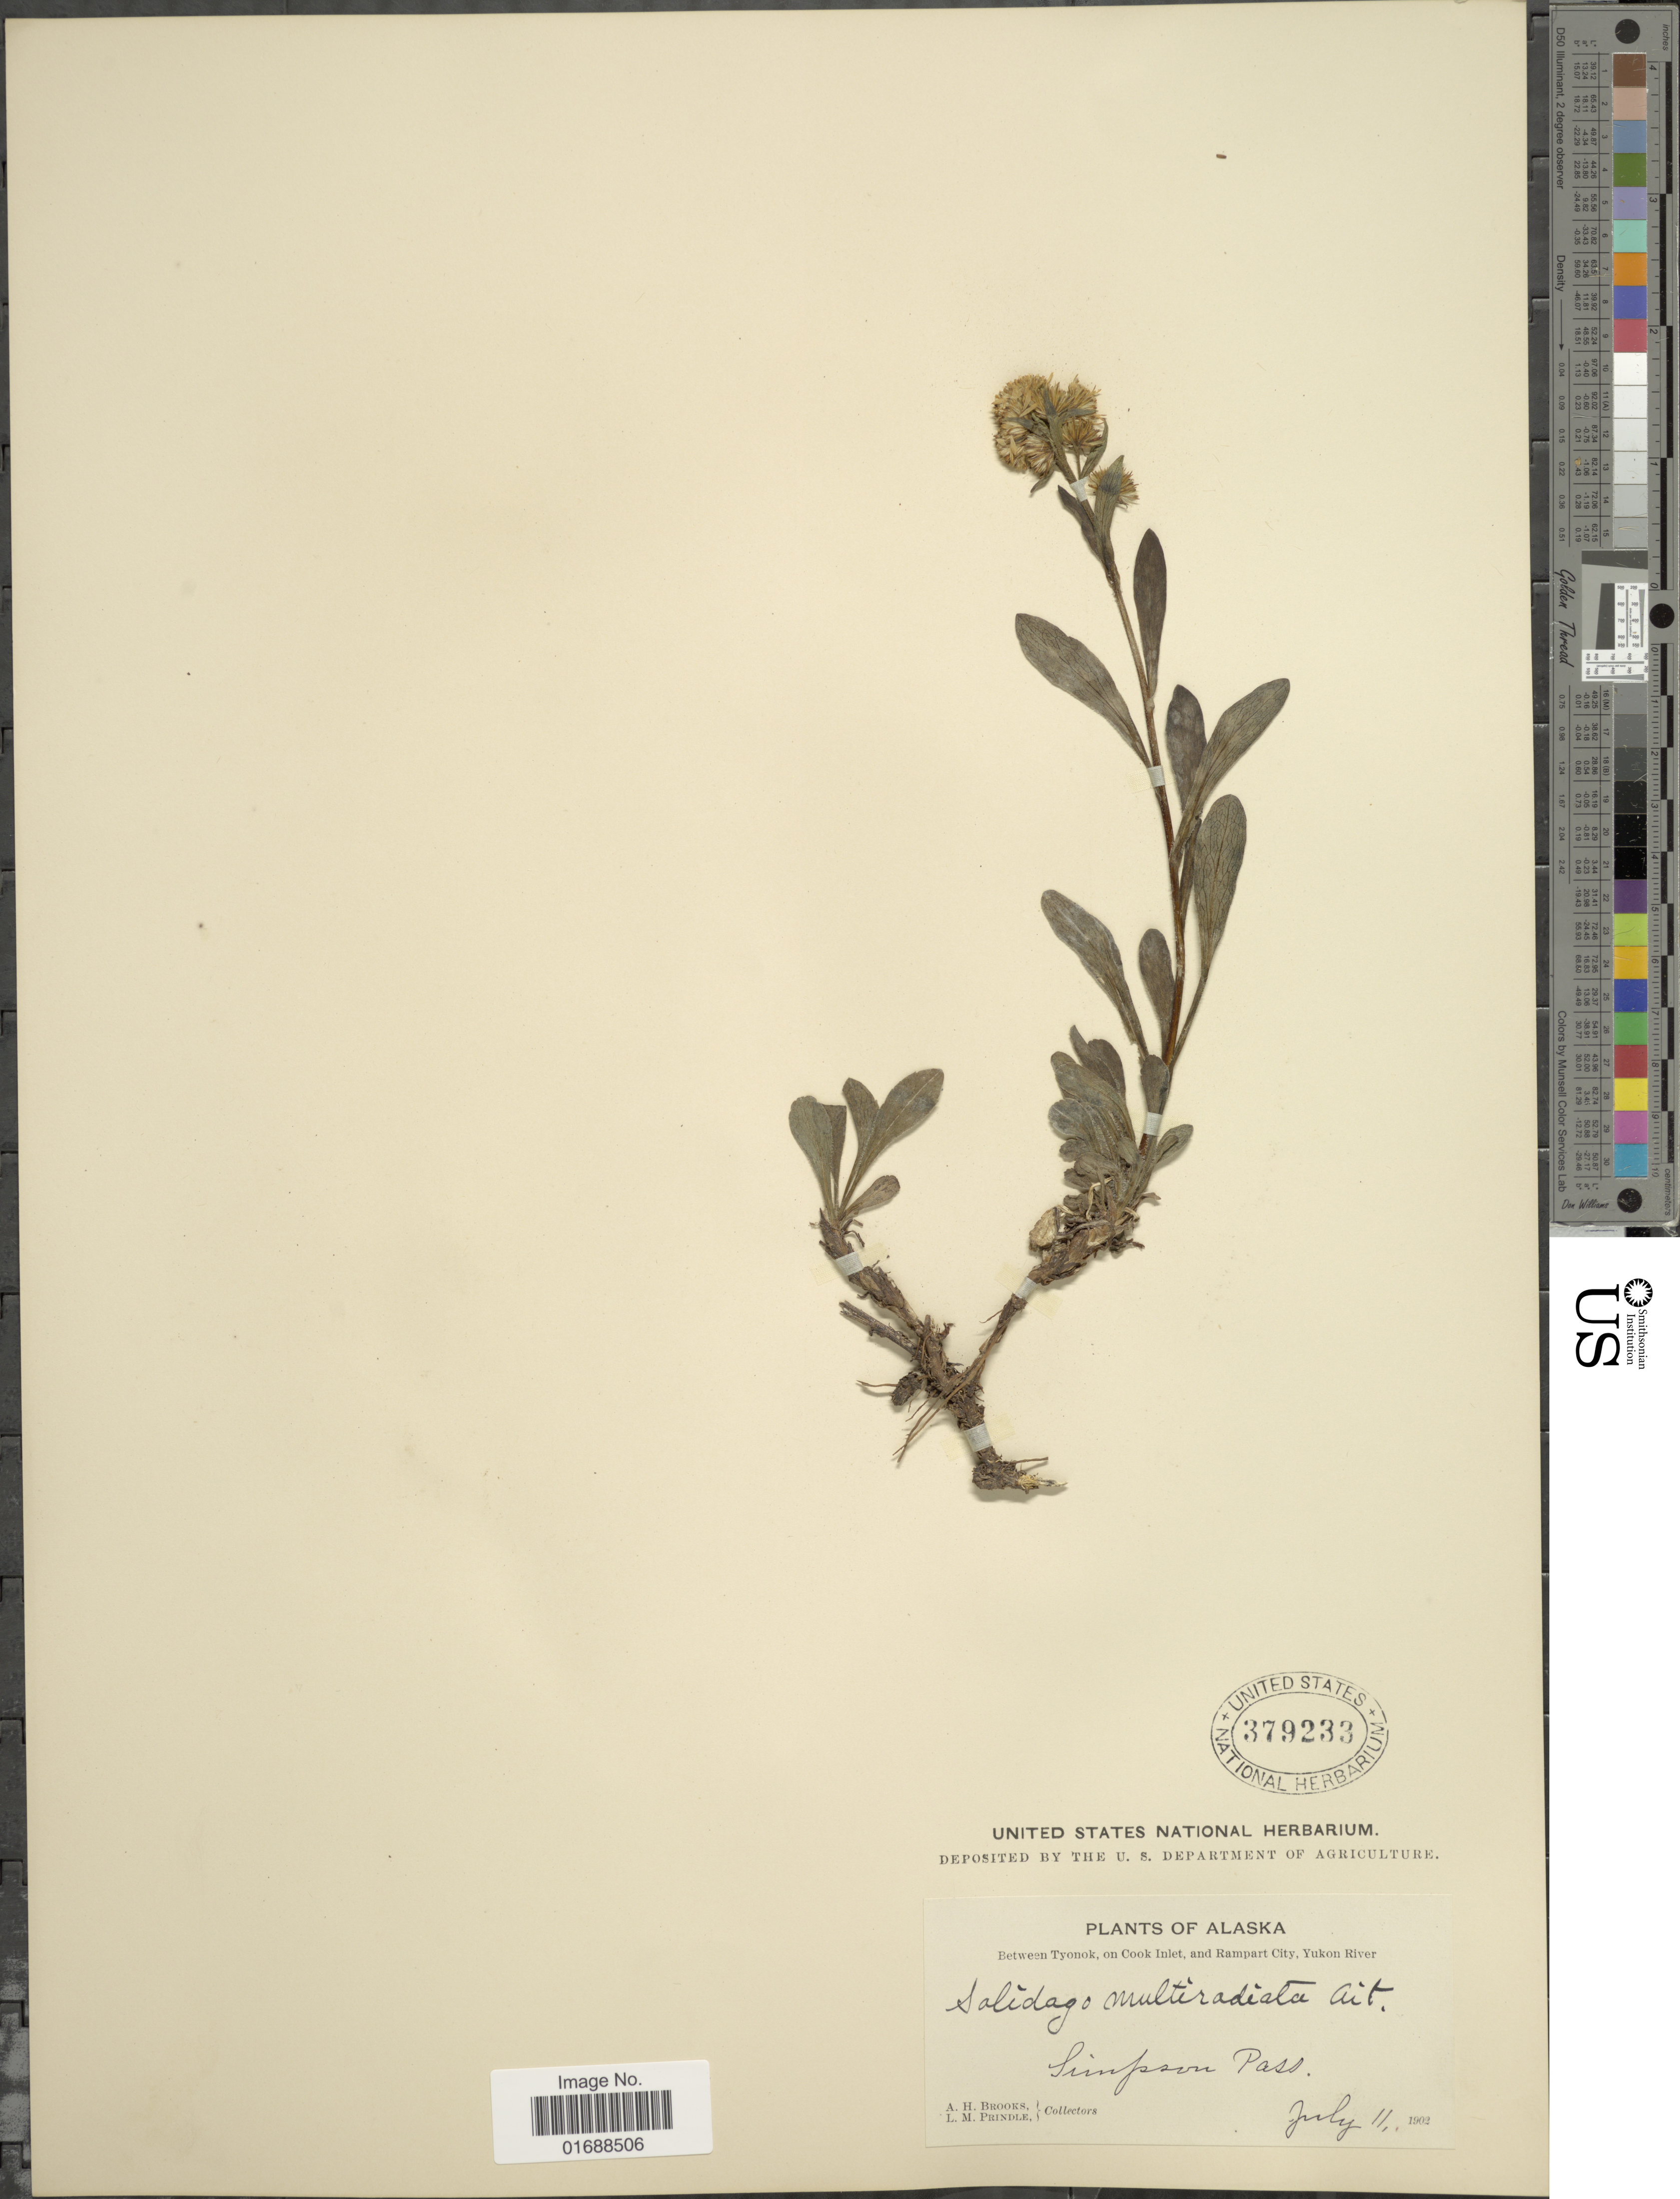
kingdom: Plantae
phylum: Tracheophyta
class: Magnoliopsida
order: Asterales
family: Asteraceae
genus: Solidago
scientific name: Solidago multiradiata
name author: Aiton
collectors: A. Brooks & L. Prindle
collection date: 1902-07-11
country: United States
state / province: Alaska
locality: Between Tyonok, on Cook Inlet, and Rampart City, Yukon River, Simpson Pass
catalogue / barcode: US 379233